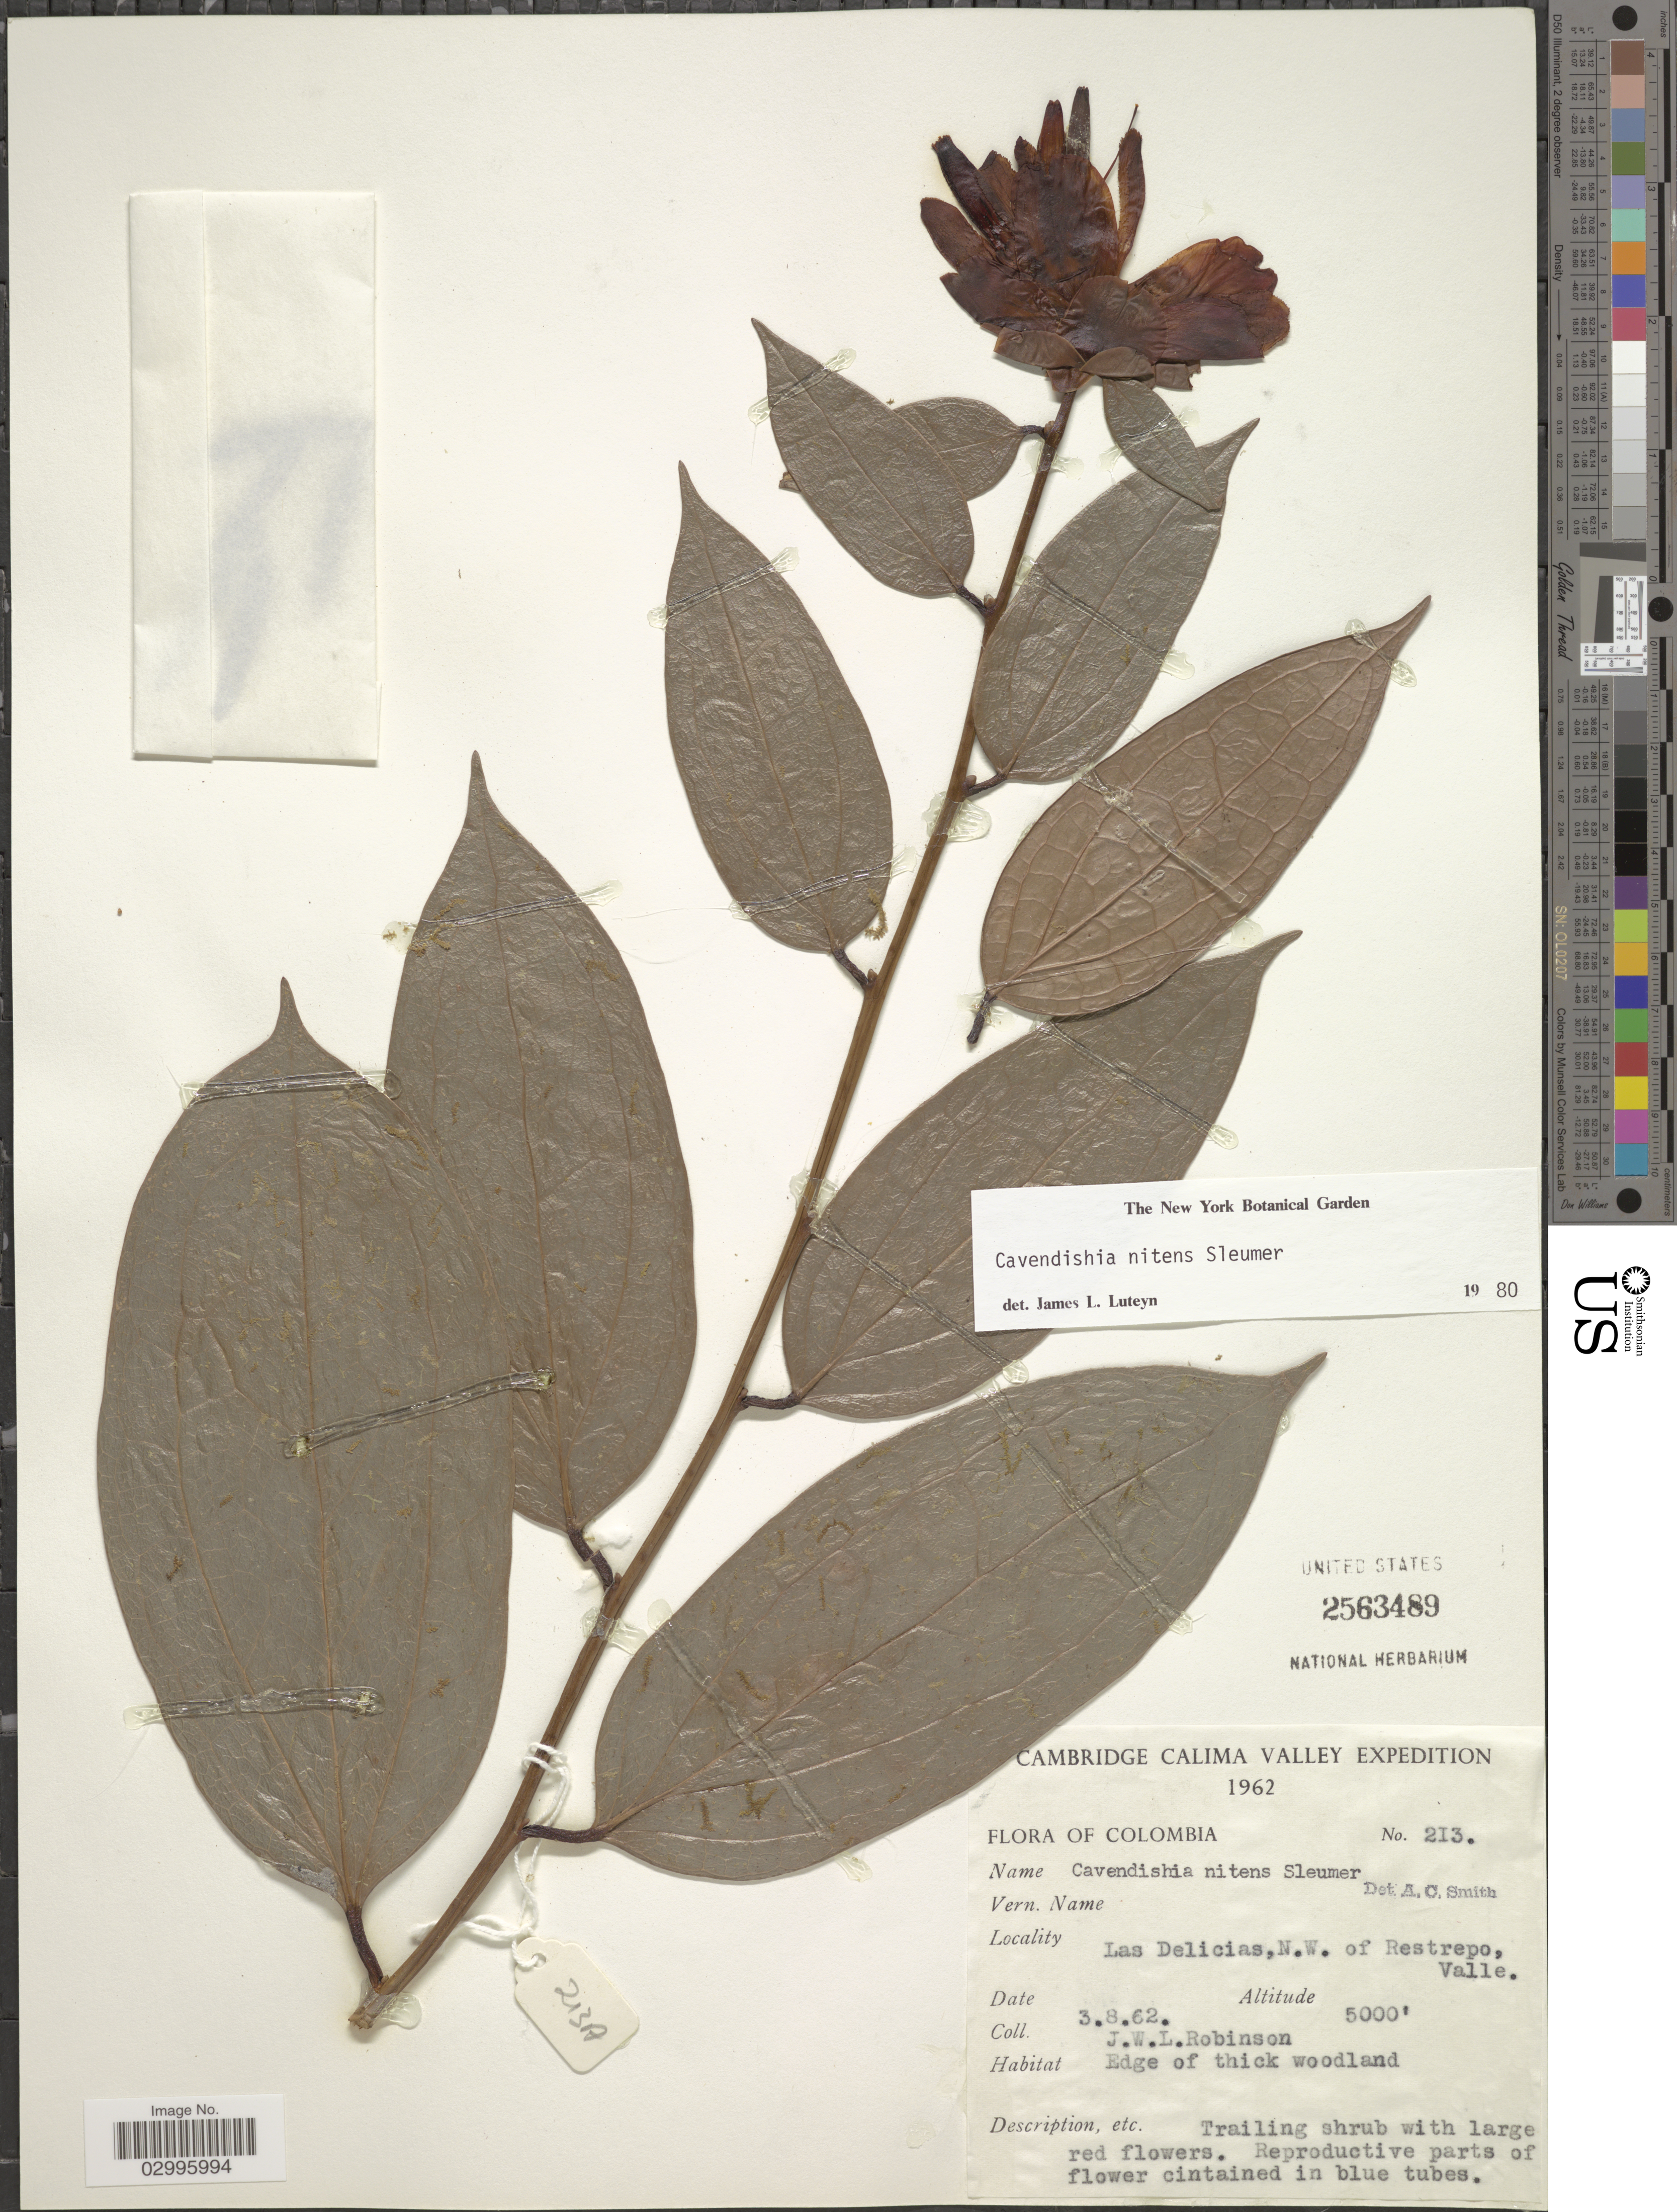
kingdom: Plantae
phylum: Tracheophyta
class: Magnoliopsida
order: Ericales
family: Ericaceae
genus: Cavendishia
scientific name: Cavendishia nitens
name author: (Sleumer) Sleumer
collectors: J. W. Robinson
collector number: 213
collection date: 1962-08-03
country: Colombia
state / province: Valle del Cauca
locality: Cambridge Calima Valley. Las Delicias, N.W. of Restrepo, Valle.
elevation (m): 1524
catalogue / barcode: US 2563489